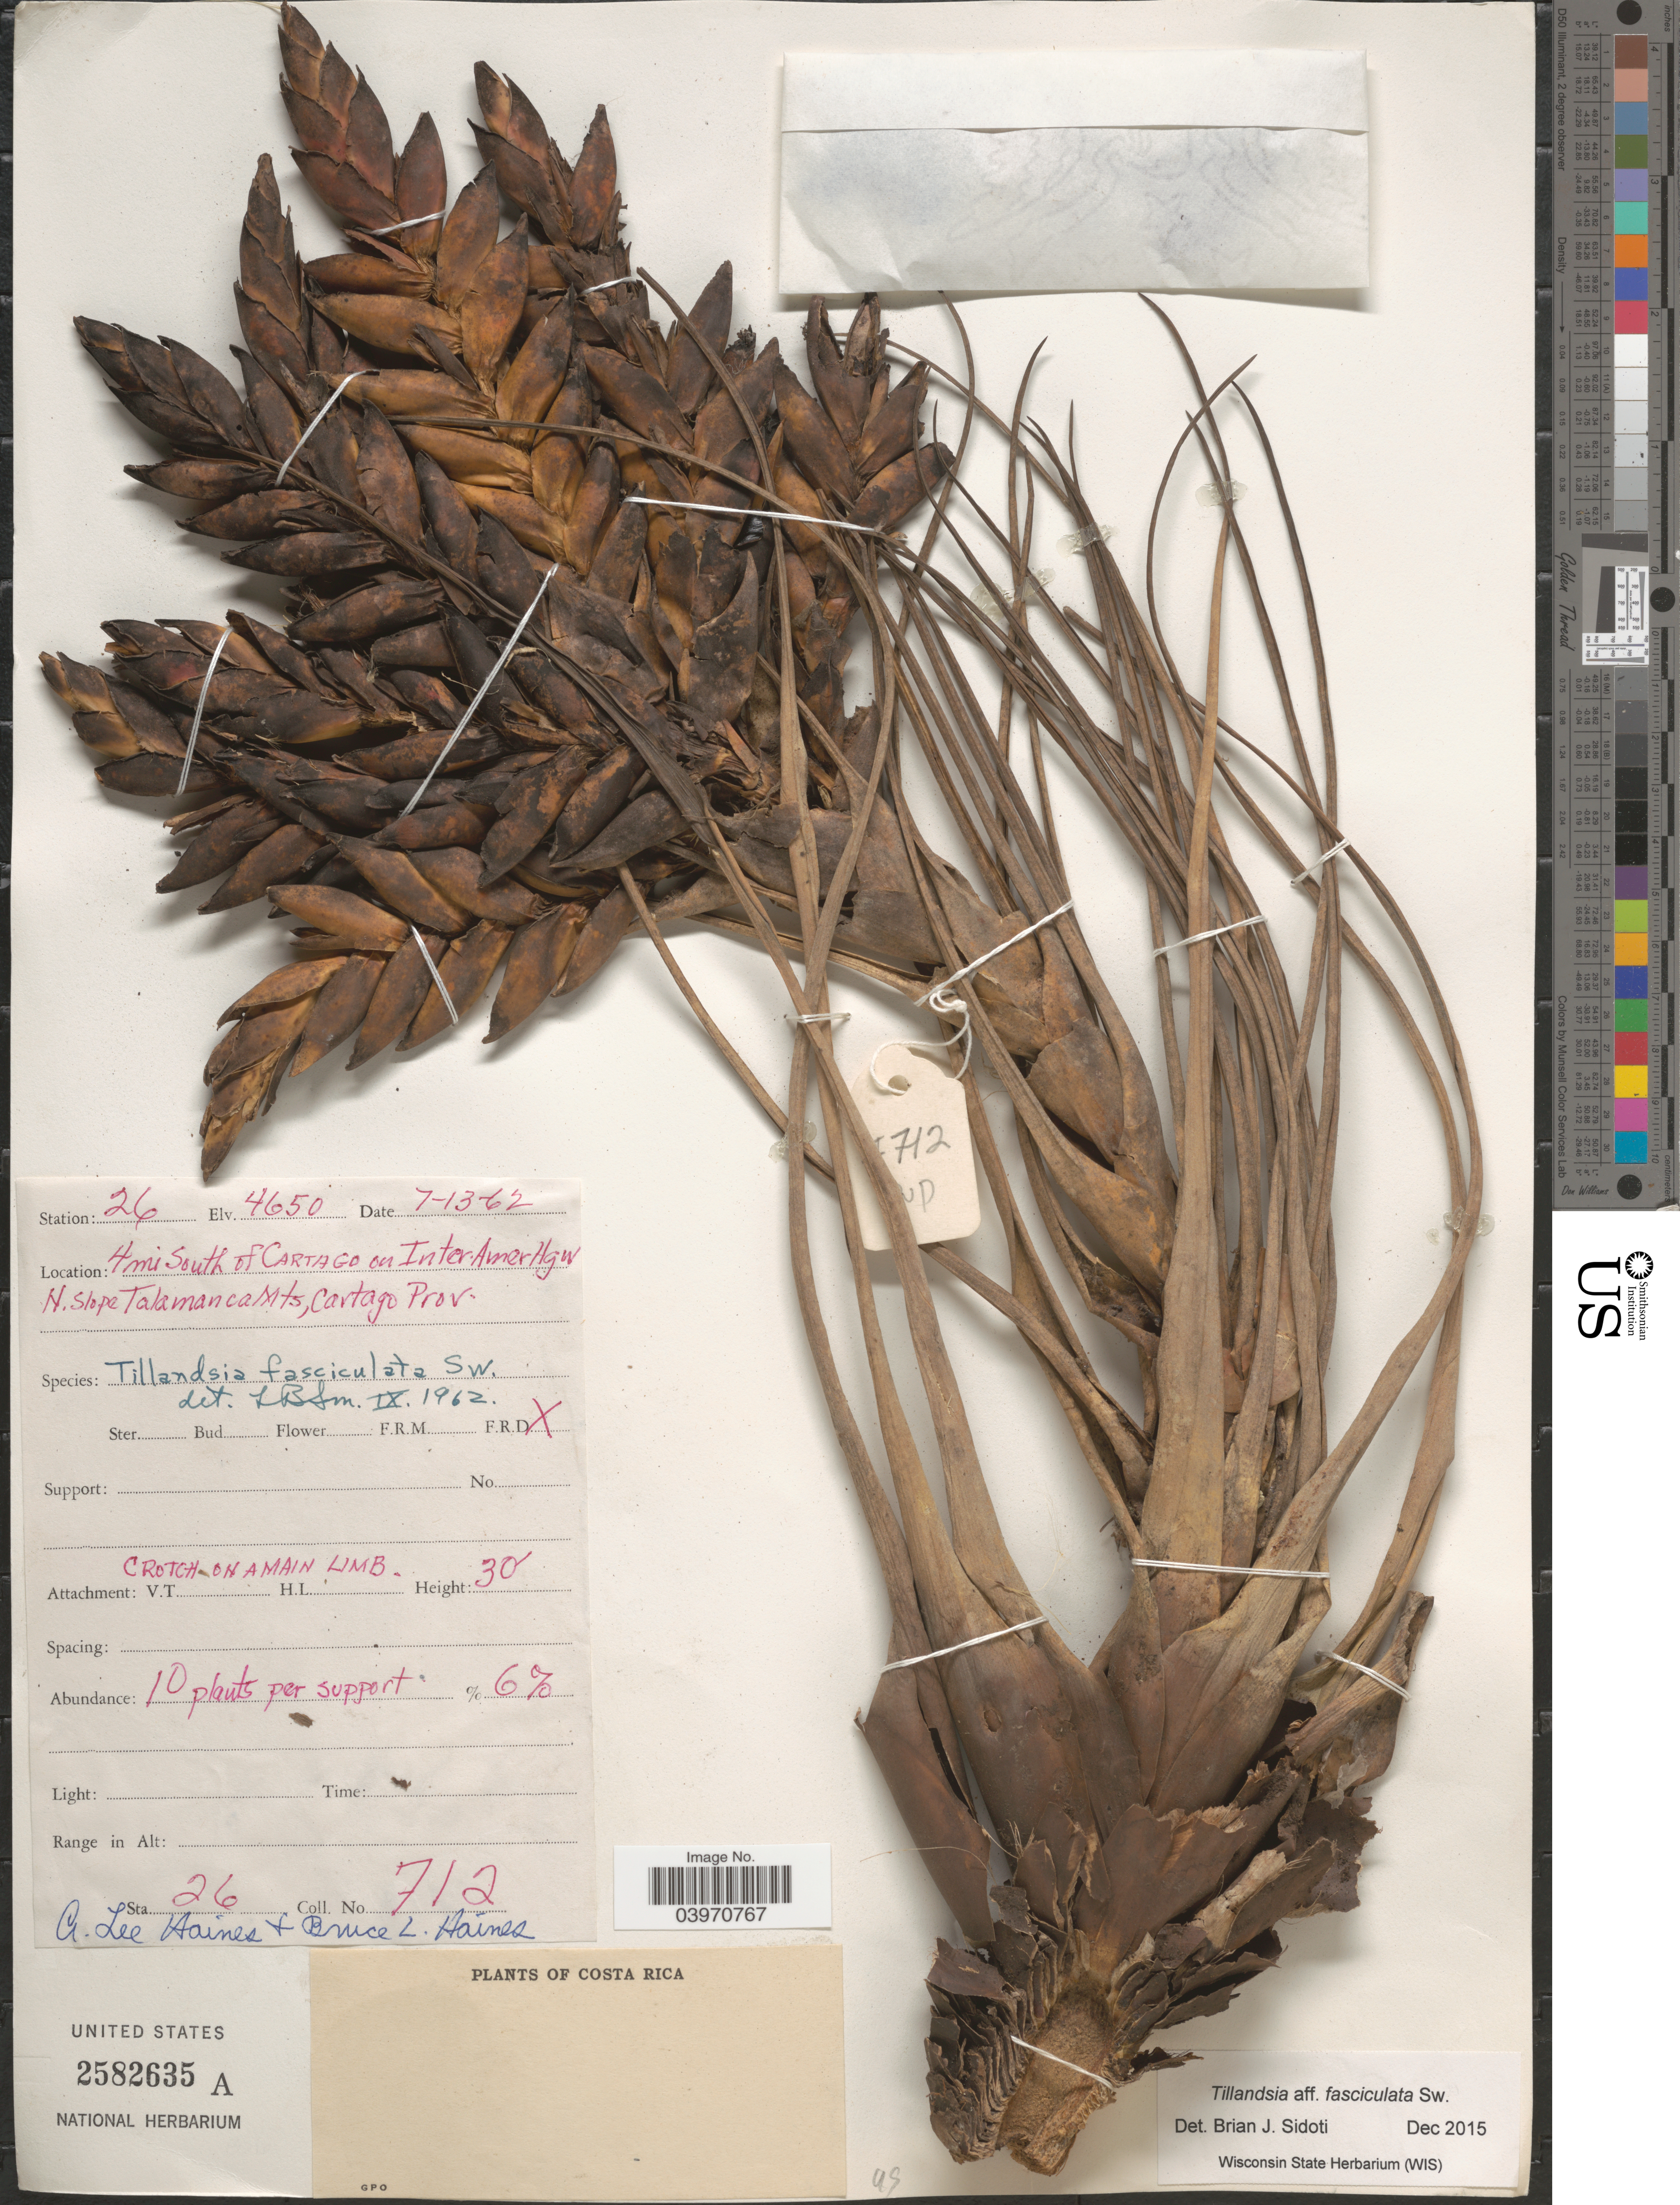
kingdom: Plantae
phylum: Tracheophyta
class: Liliopsida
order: Poales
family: Bromeliaceae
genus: Tillandsia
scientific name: Tillandsia fasciculata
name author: Sw.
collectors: A. L. Haines & B. L. Haines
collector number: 712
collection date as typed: Transcribed d/m/y: 13/7/62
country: Costa Rica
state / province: Cartago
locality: Station: 26. 4 mi South of Cartago on Inter-Amer Hgw N. slope Talamanca Mts.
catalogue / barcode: US 2582635